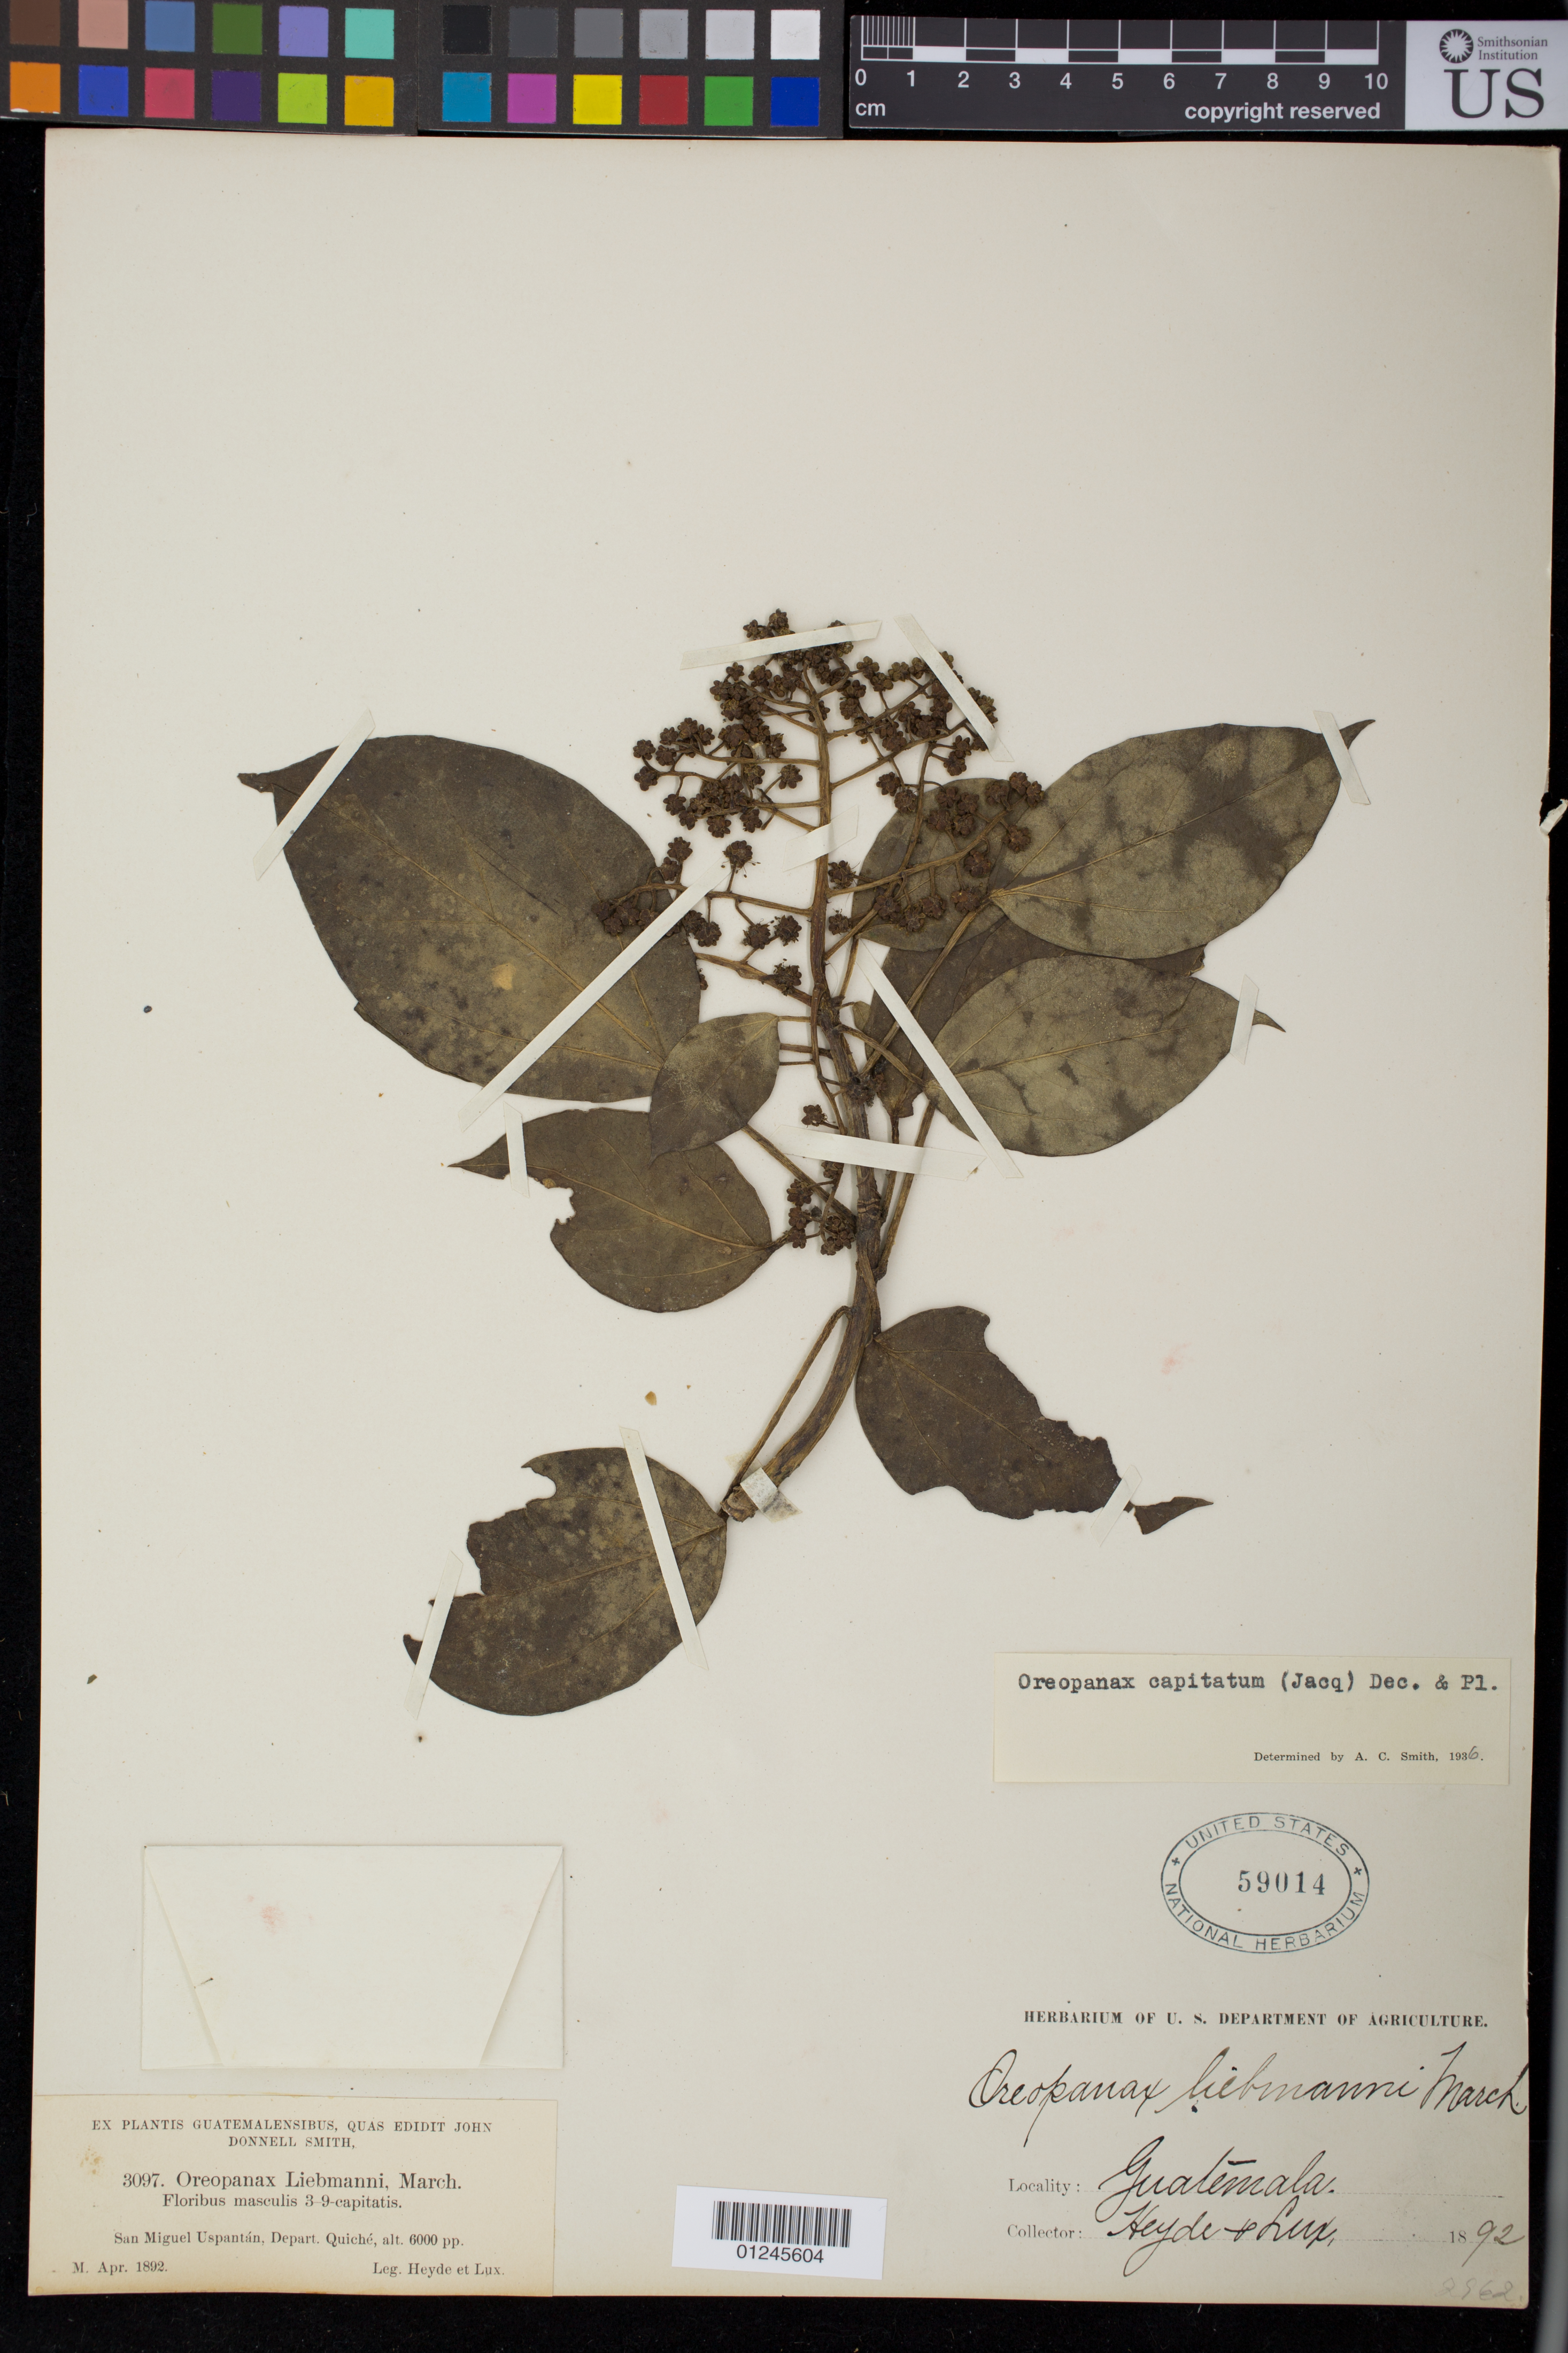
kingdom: Plantae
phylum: Tracheophyta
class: Magnoliopsida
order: Apiales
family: Araliaceae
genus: Oreopanax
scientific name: Oreopanax capitatus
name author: (Jacq.) Decne. & Planch.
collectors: Heyde & Lux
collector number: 3097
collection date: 1892-04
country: Guatemala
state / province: El Quiché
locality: San Miguel Uspantan.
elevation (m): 1829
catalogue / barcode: US 59014